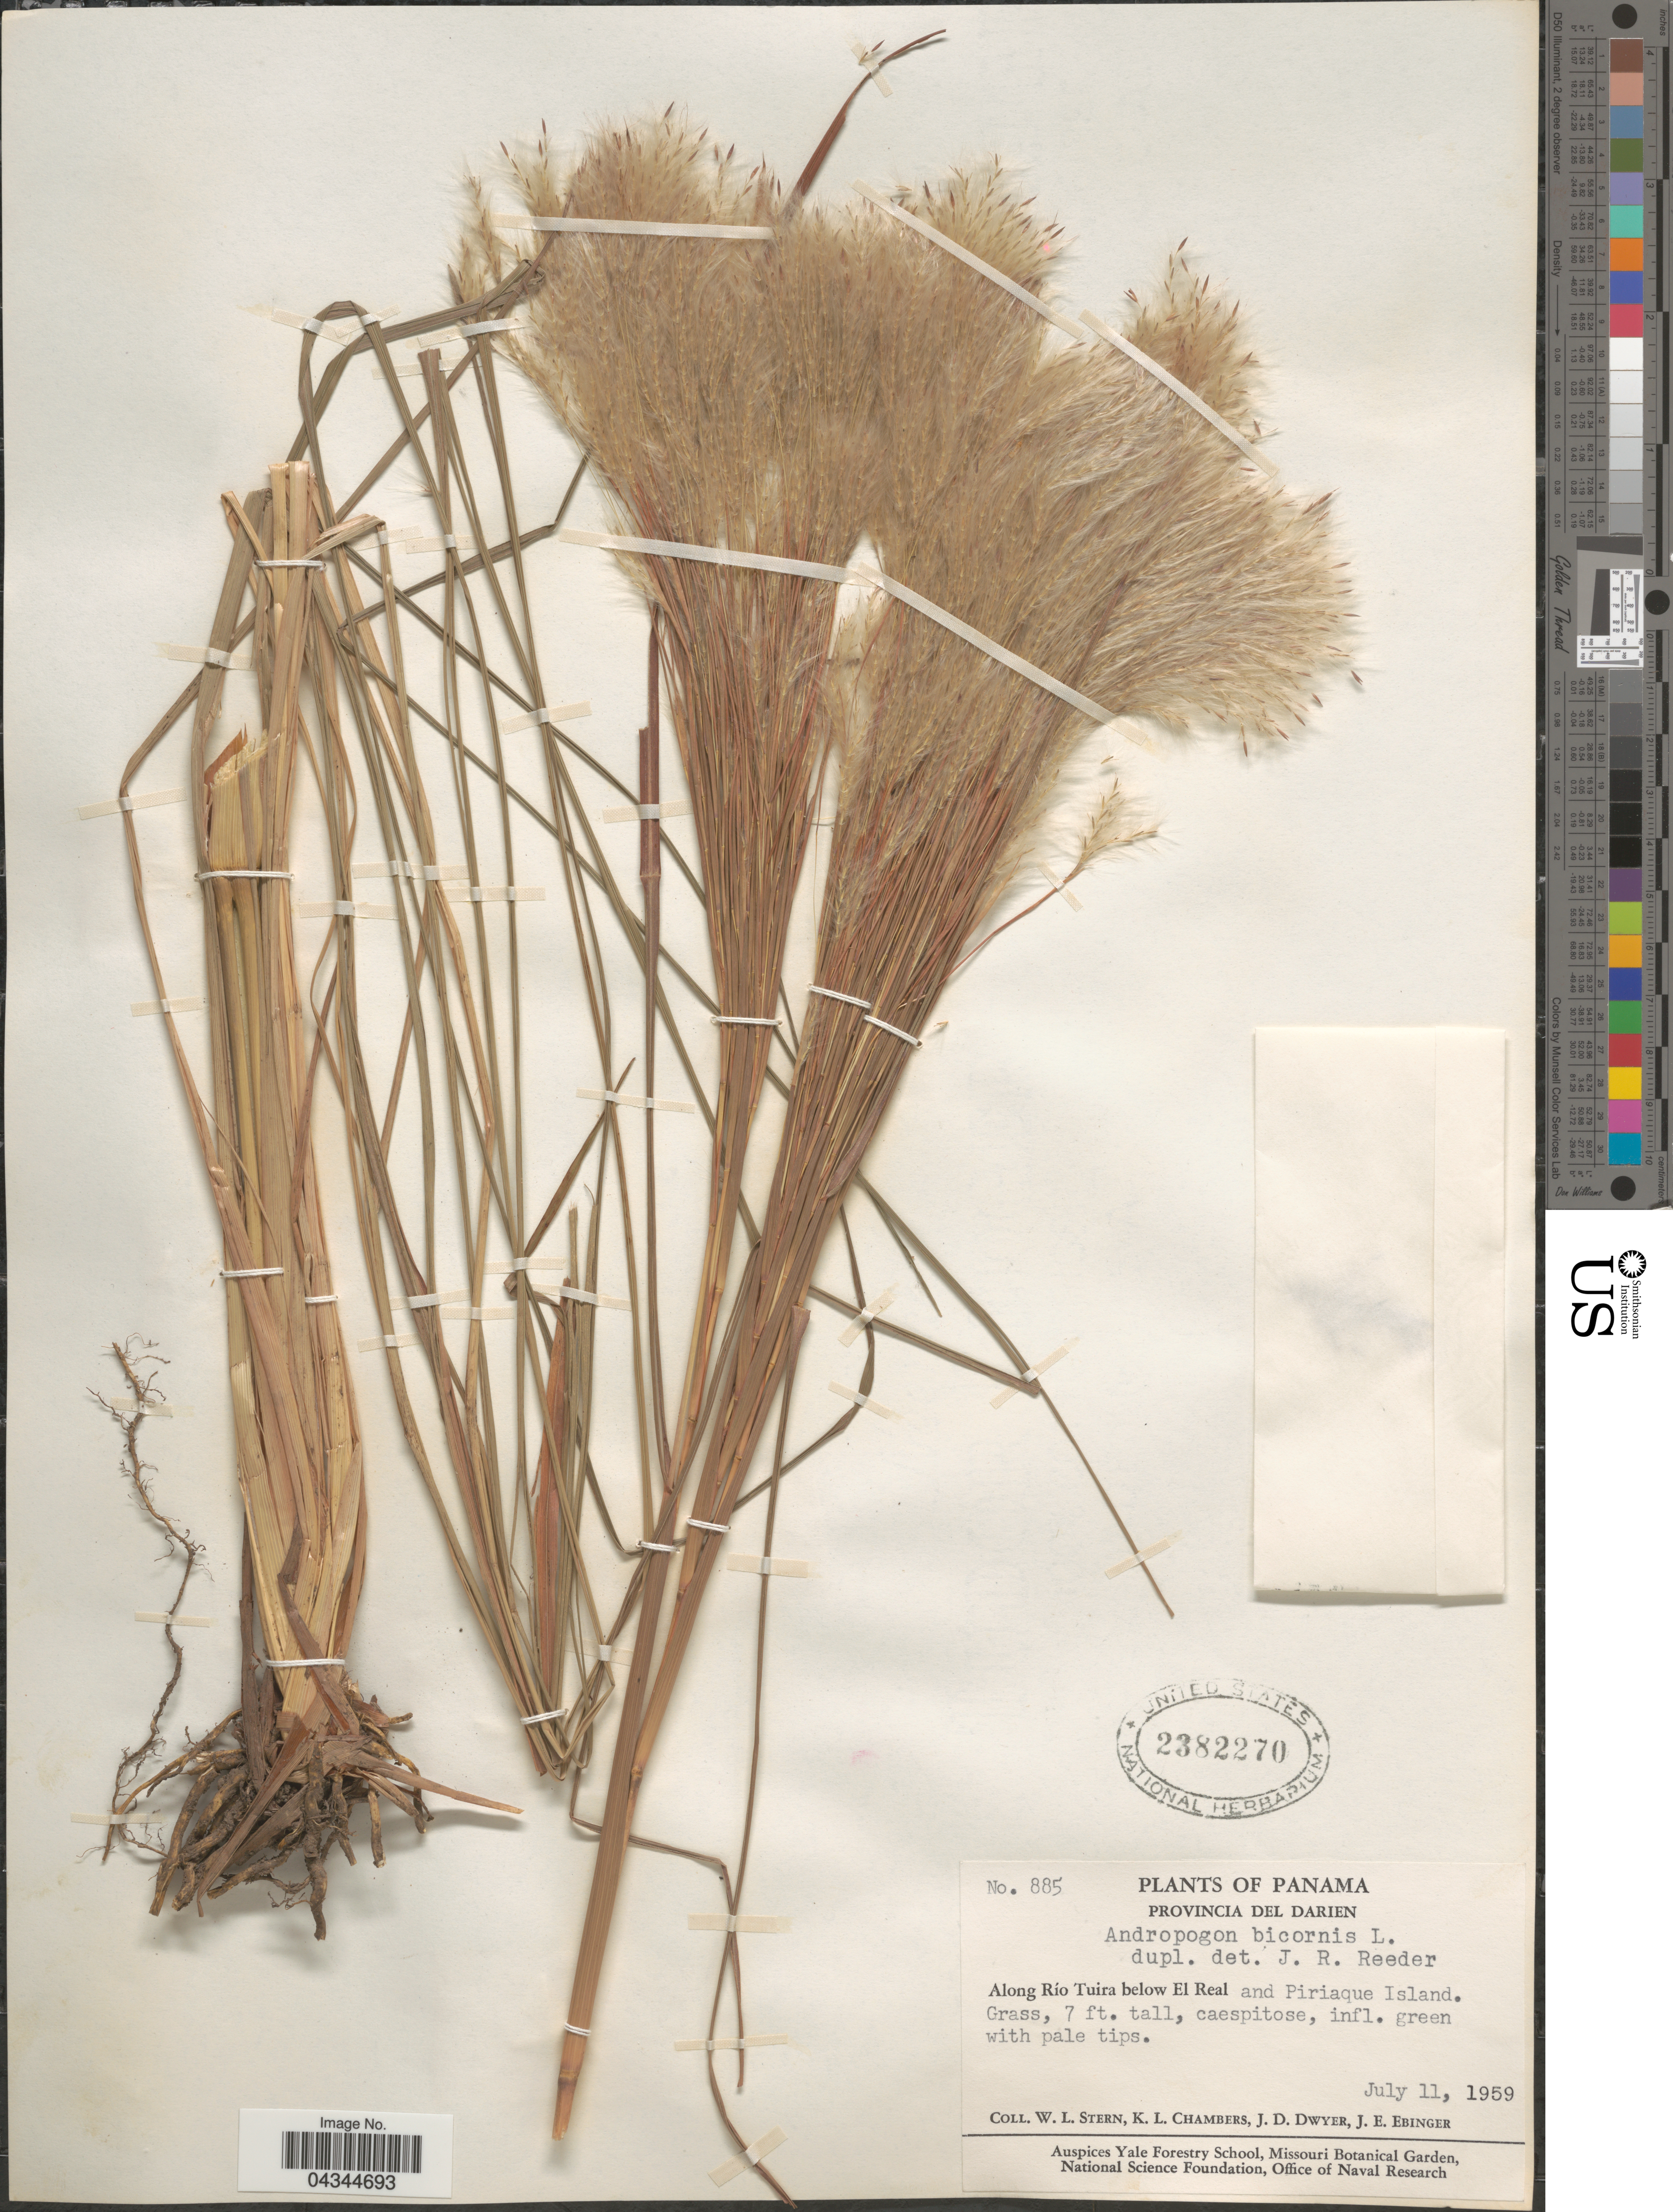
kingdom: Plantae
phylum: Tracheophyta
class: Liliopsida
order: Poales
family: Poaceae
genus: Andropogon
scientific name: Andropogon bicornis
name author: L.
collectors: W. L. Stern, K. Chambers, J. D. Dwyer & J. Ebinger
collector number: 885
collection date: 1959-07-11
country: Panama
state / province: Darien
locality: Provincia Del Darien. Along Río Tuira below El Real and Piriaque Island.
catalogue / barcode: US 2382270